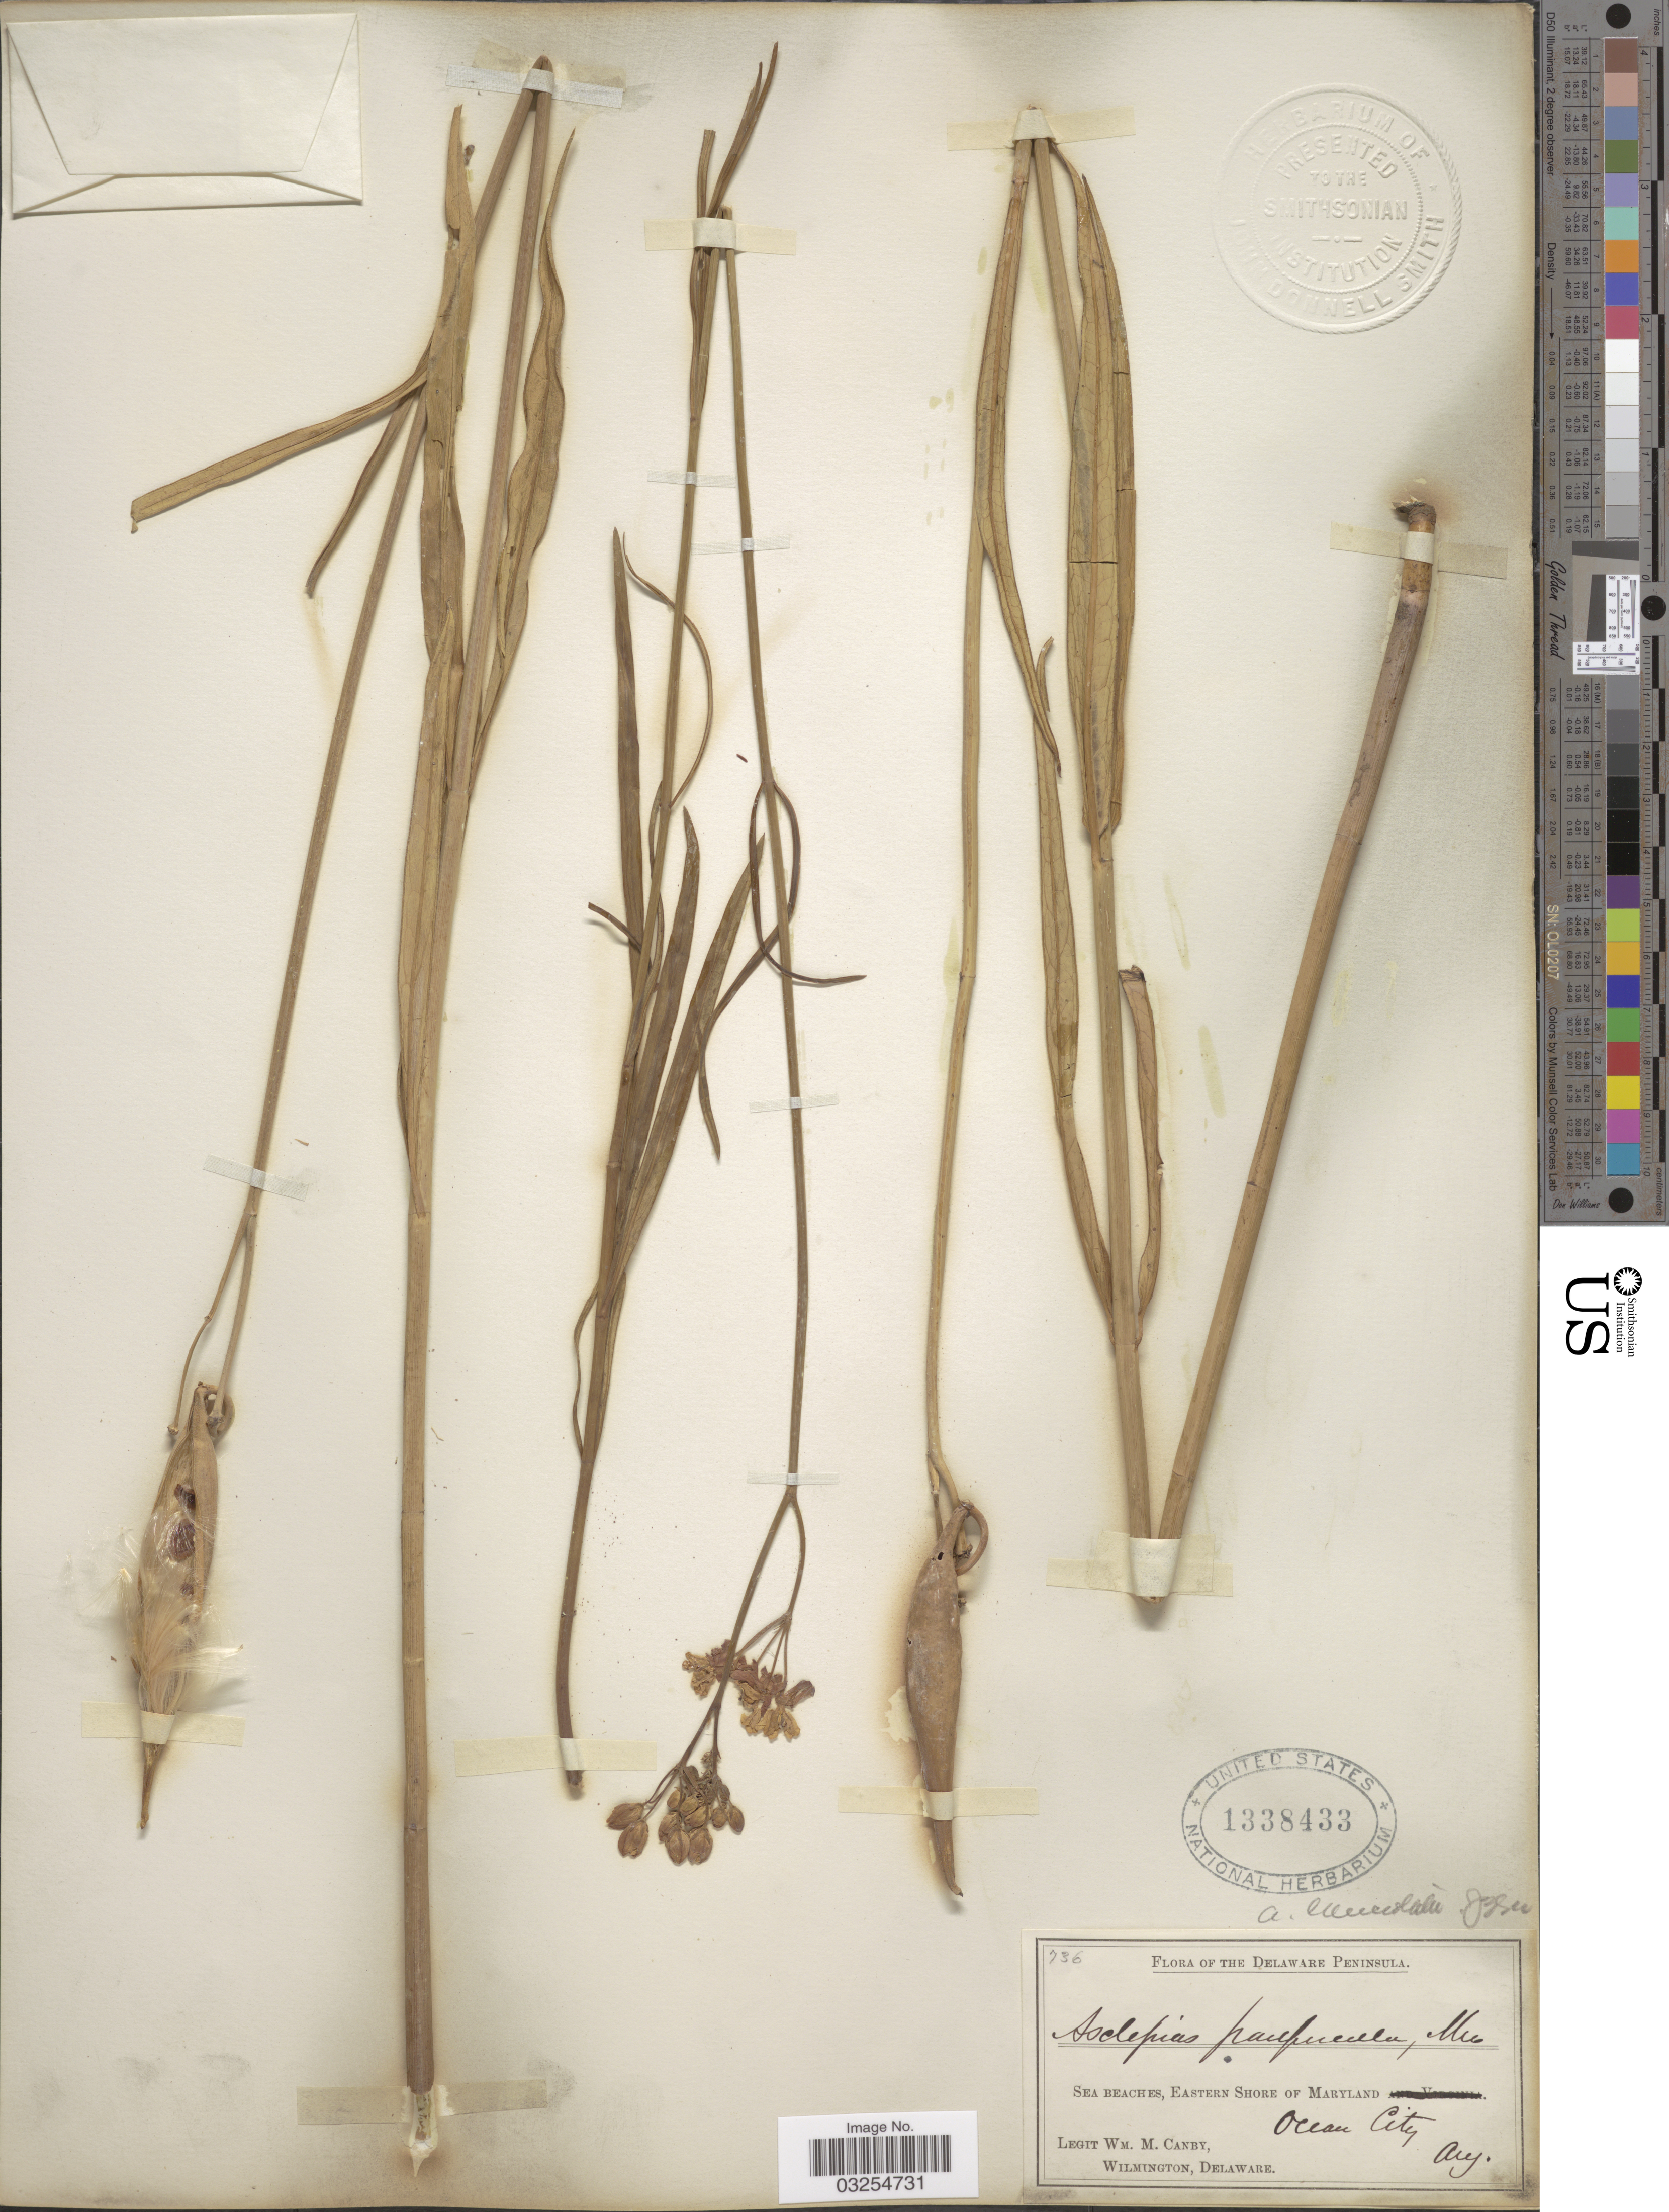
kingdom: Plantae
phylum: Tracheophyta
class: Magnoliopsida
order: Gentianales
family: Apocynaceae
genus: Asclepias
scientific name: Asclepias lanceolata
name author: Walter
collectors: W. M. Canby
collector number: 736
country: United States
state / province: Maryland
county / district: Worcester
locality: The Delaware Peninsula. Sea Beaches, Eastern Shore of Maryland, Ocean City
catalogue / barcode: US 1338433